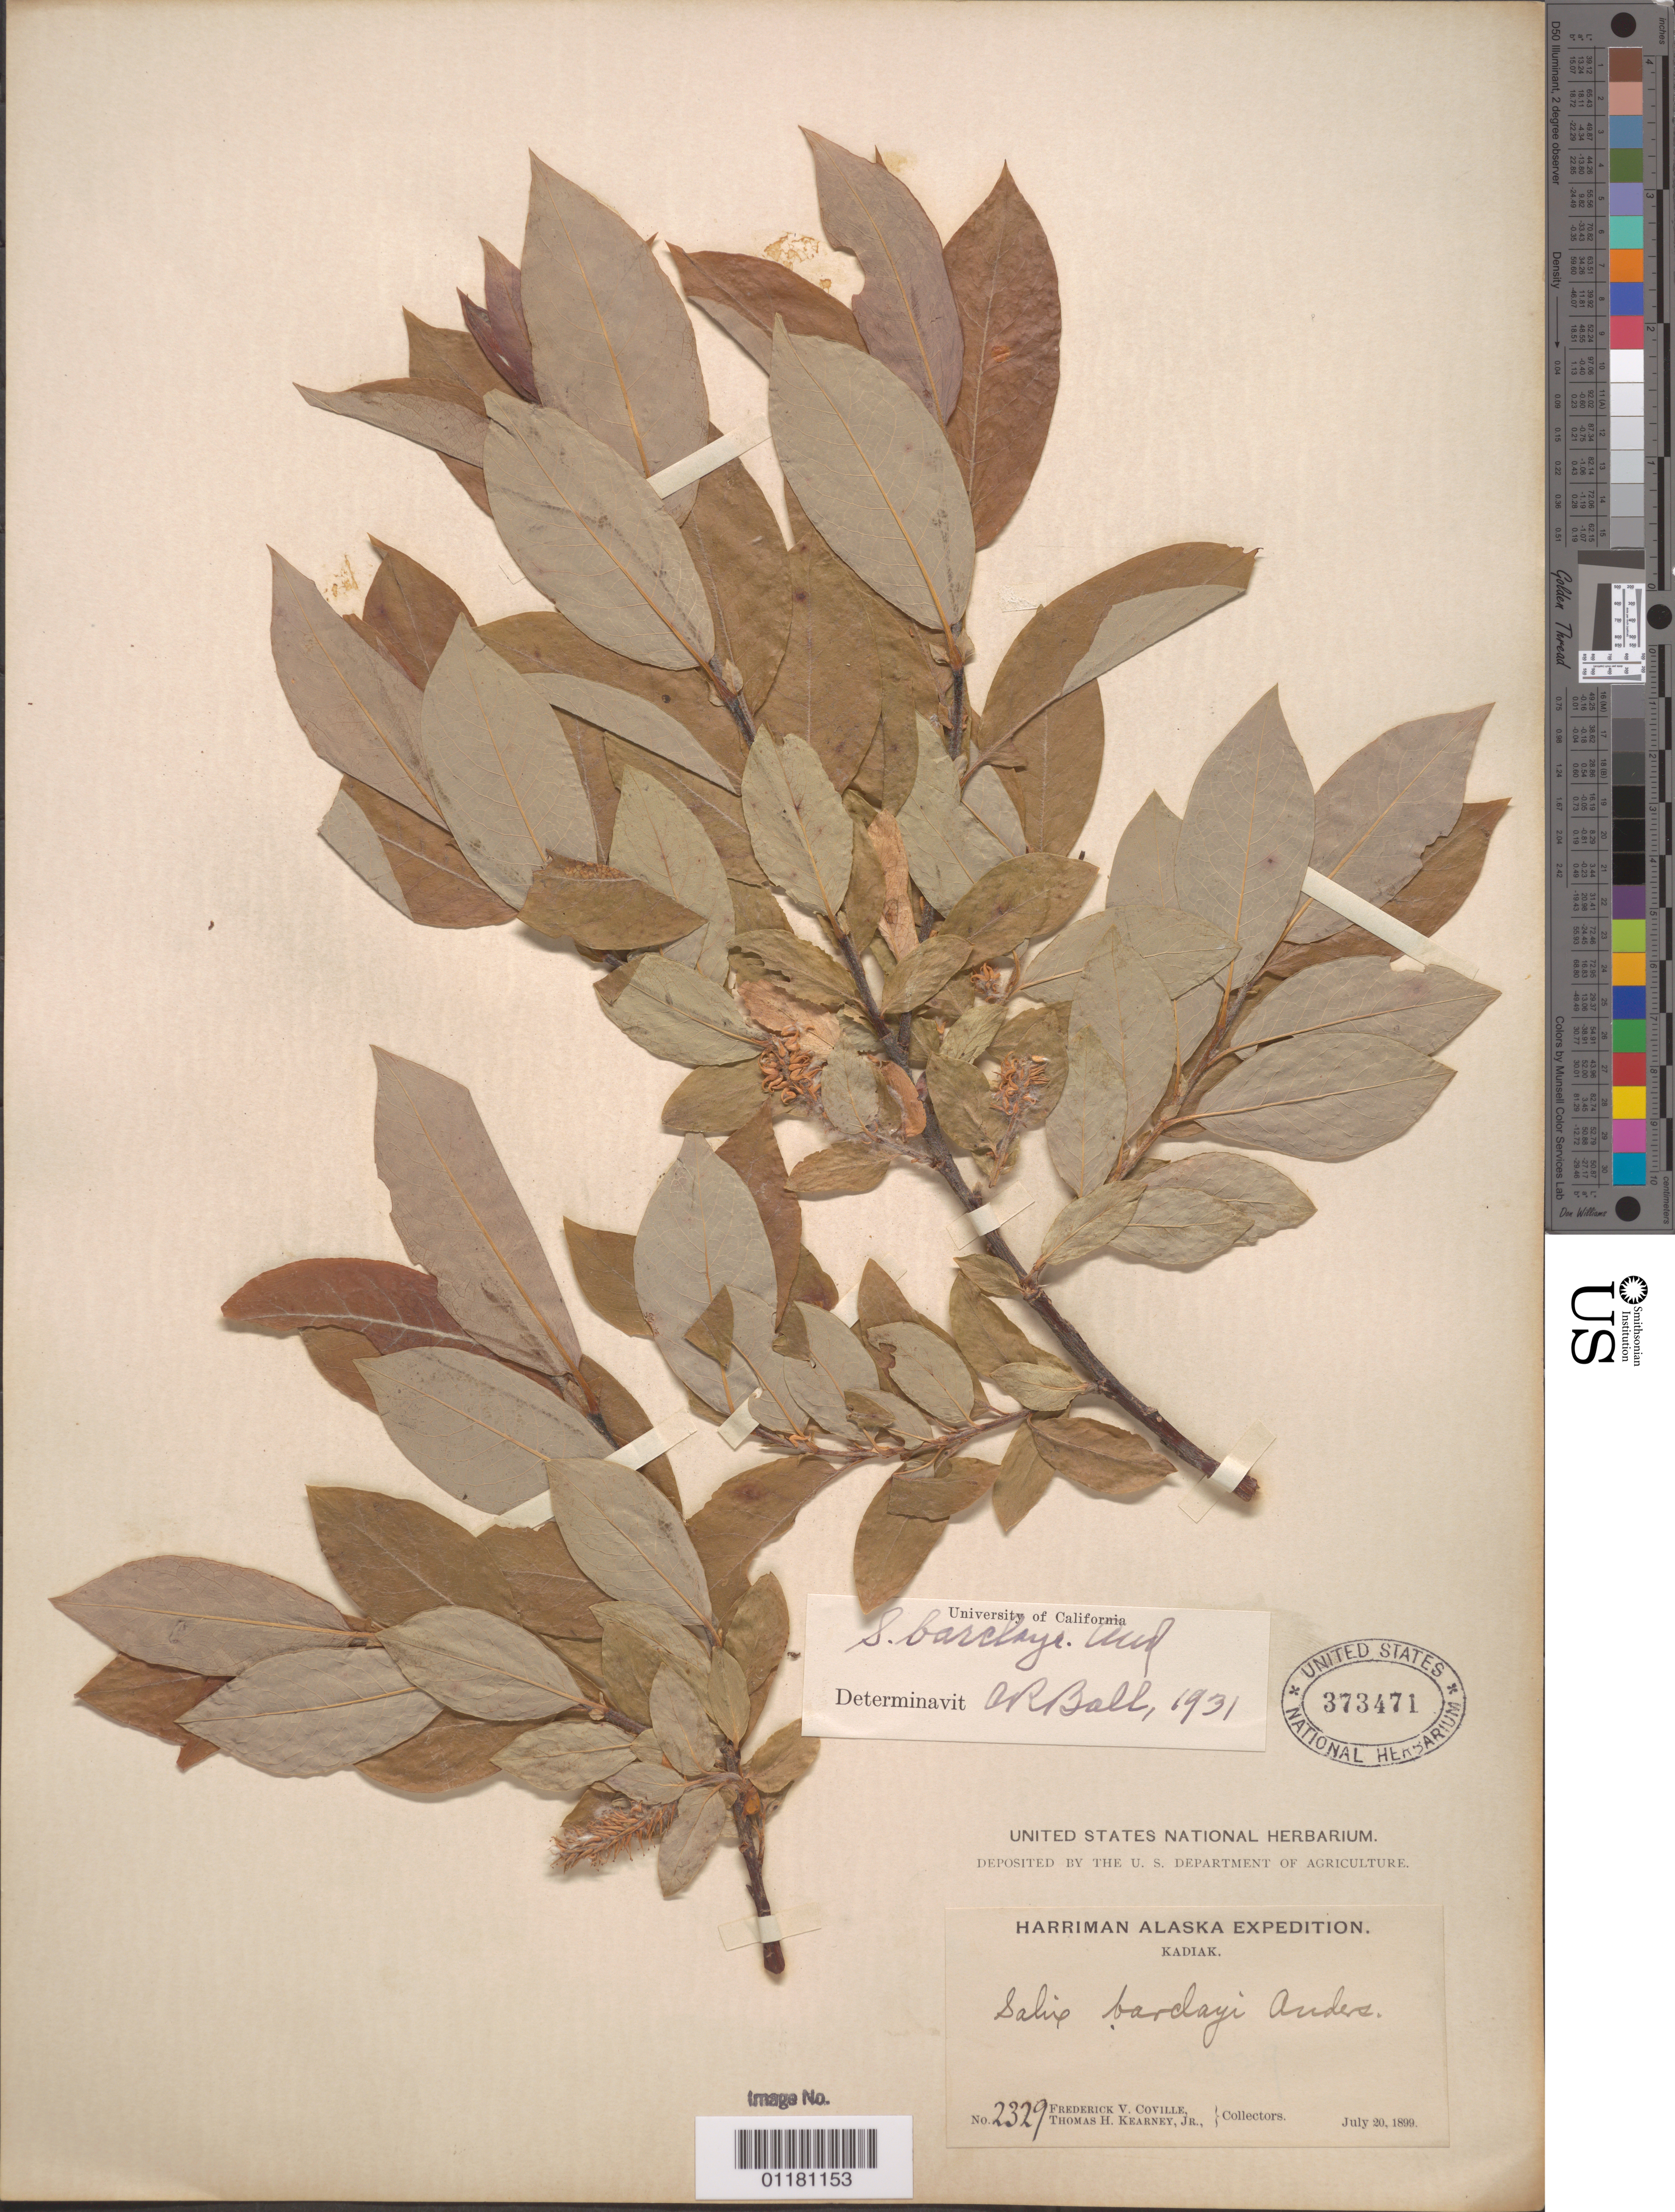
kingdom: Plantae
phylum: Tracheophyta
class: Magnoliopsida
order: Malpighiales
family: Salicaceae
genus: Salix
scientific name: Salix barclayi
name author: Andersson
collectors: F. V. Coville & T. H. Kearney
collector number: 2329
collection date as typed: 20 Jul 1899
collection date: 1899-07-20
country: United States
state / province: Alaska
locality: Kadiak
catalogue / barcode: US 373471